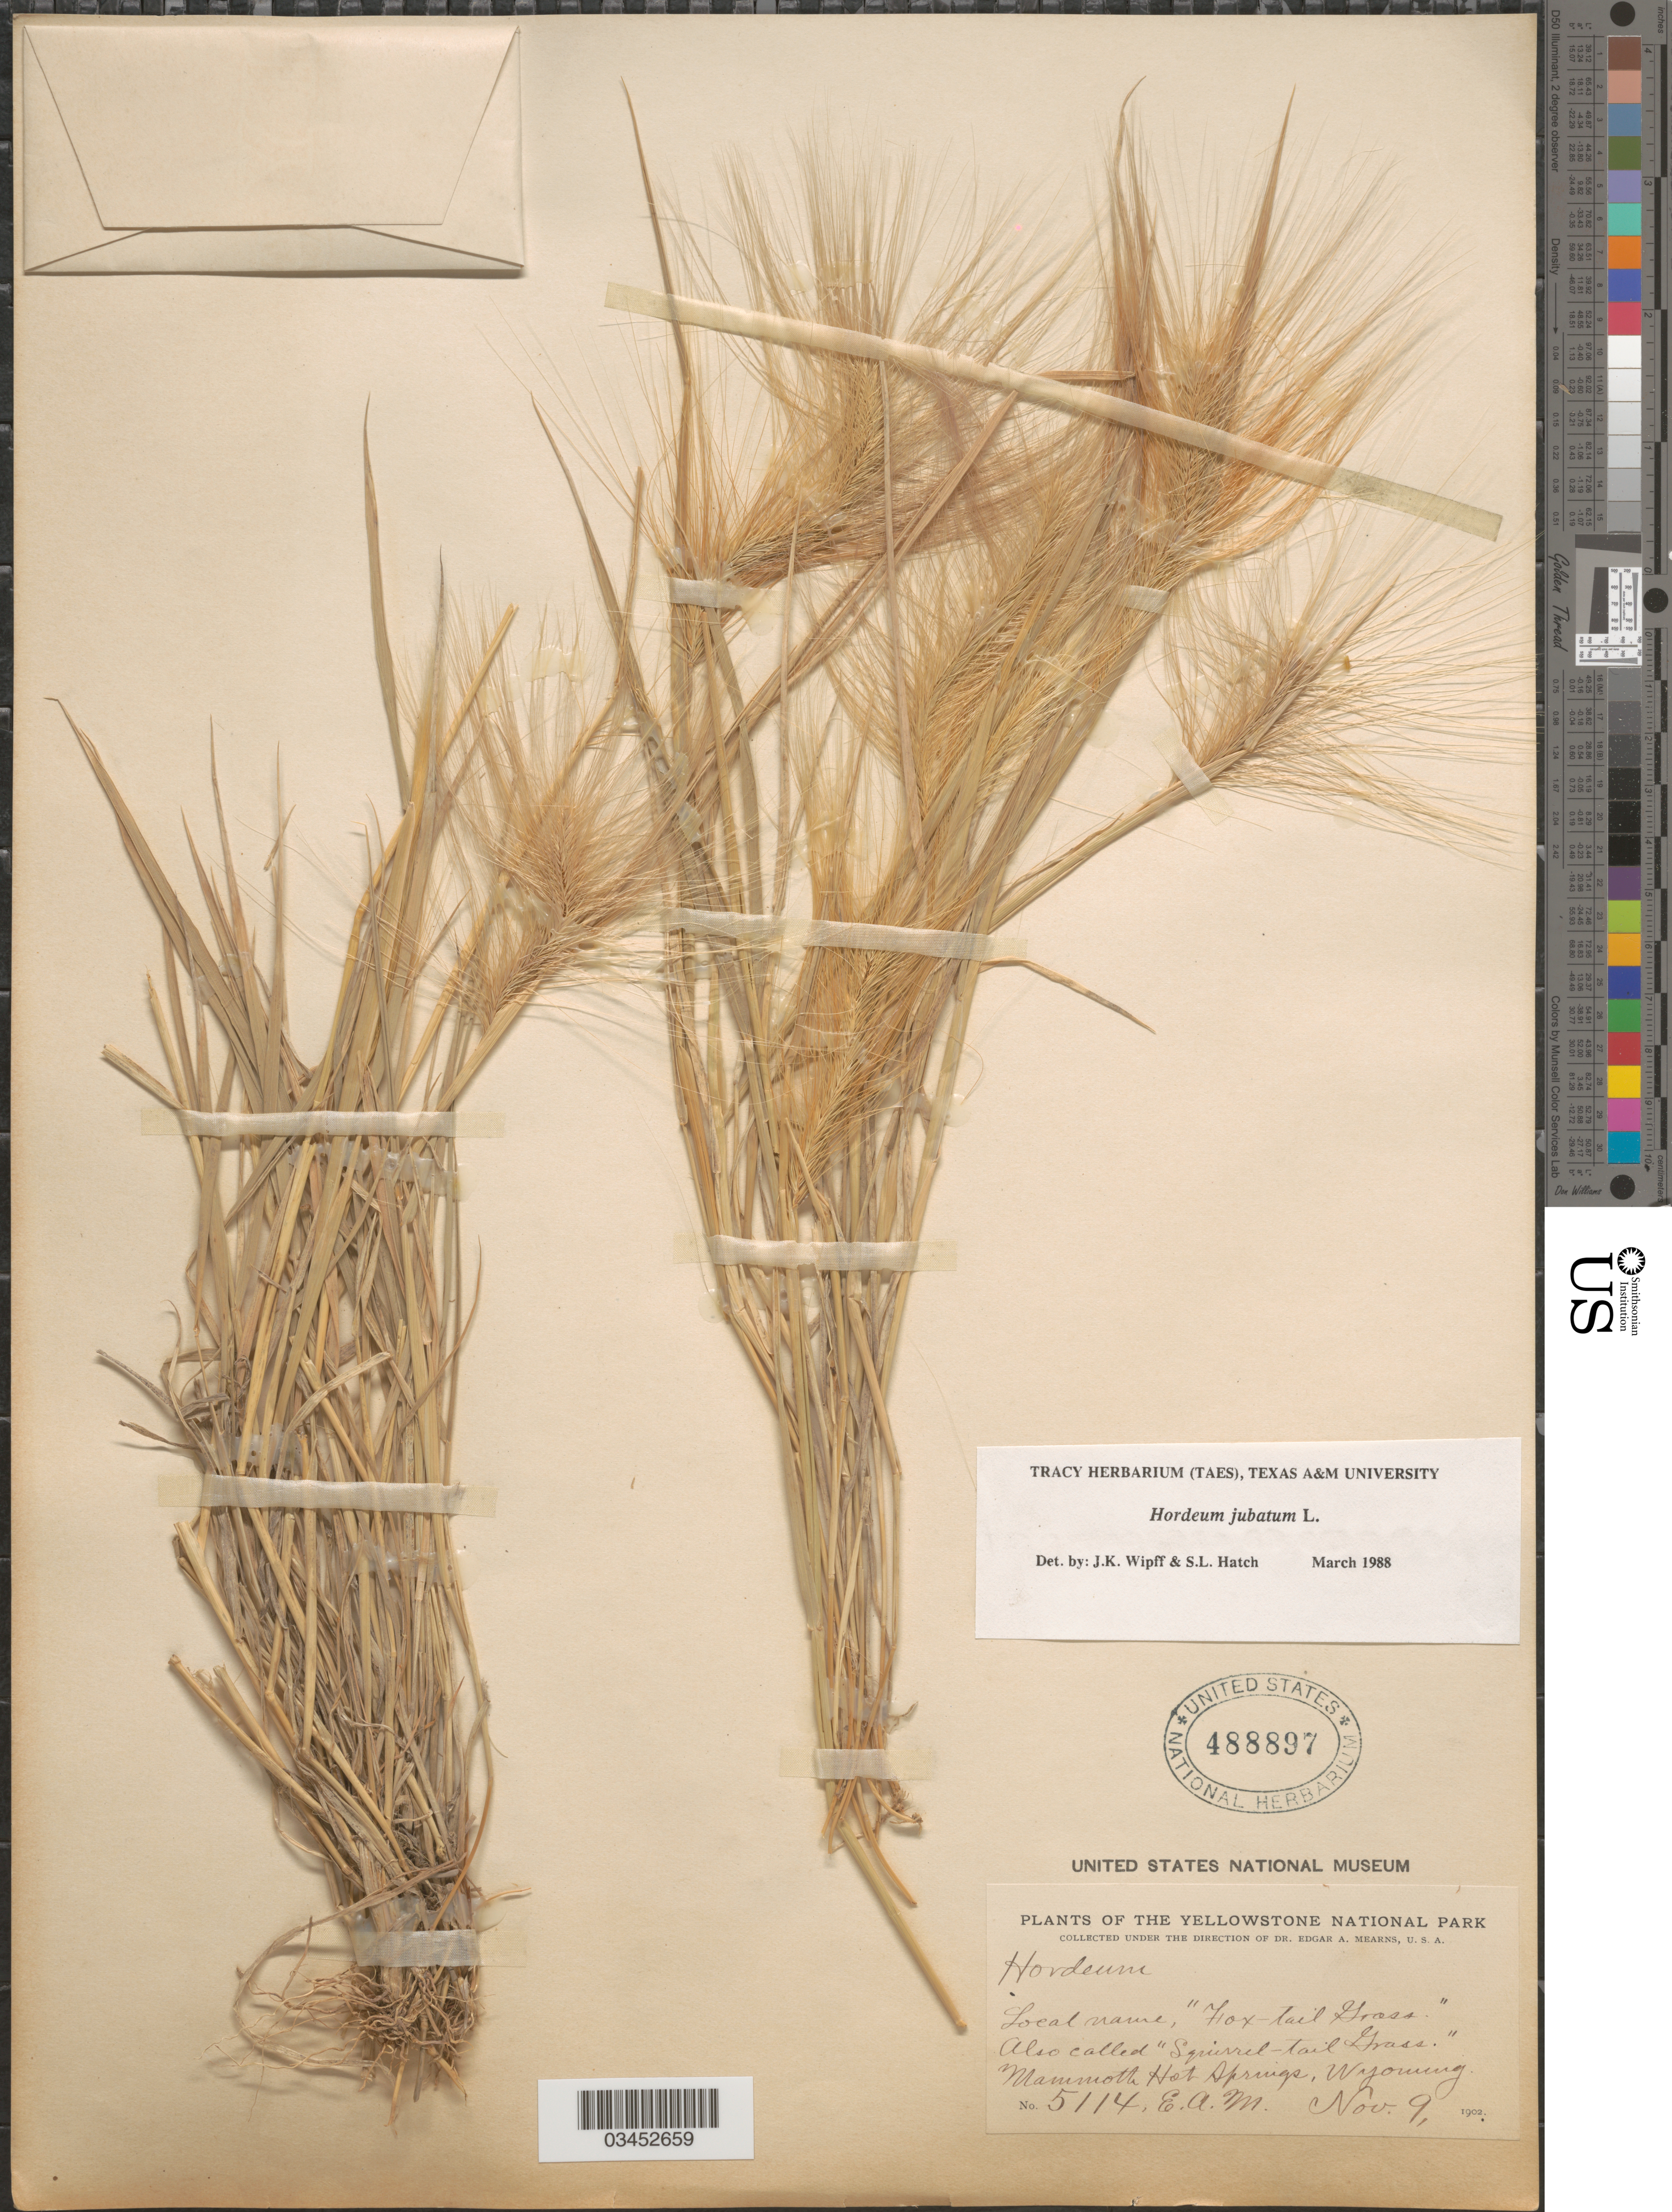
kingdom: Plantae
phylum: Tracheophyta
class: Liliopsida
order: Poales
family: Poaceae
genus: Hordeum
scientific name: Hordeum jubatum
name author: L.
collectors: E. A. Mearns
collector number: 5114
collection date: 1902-11-09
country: United States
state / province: Wyoming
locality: The Yellowstone National Park. Mammoth Hot Springs.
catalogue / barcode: US 488897